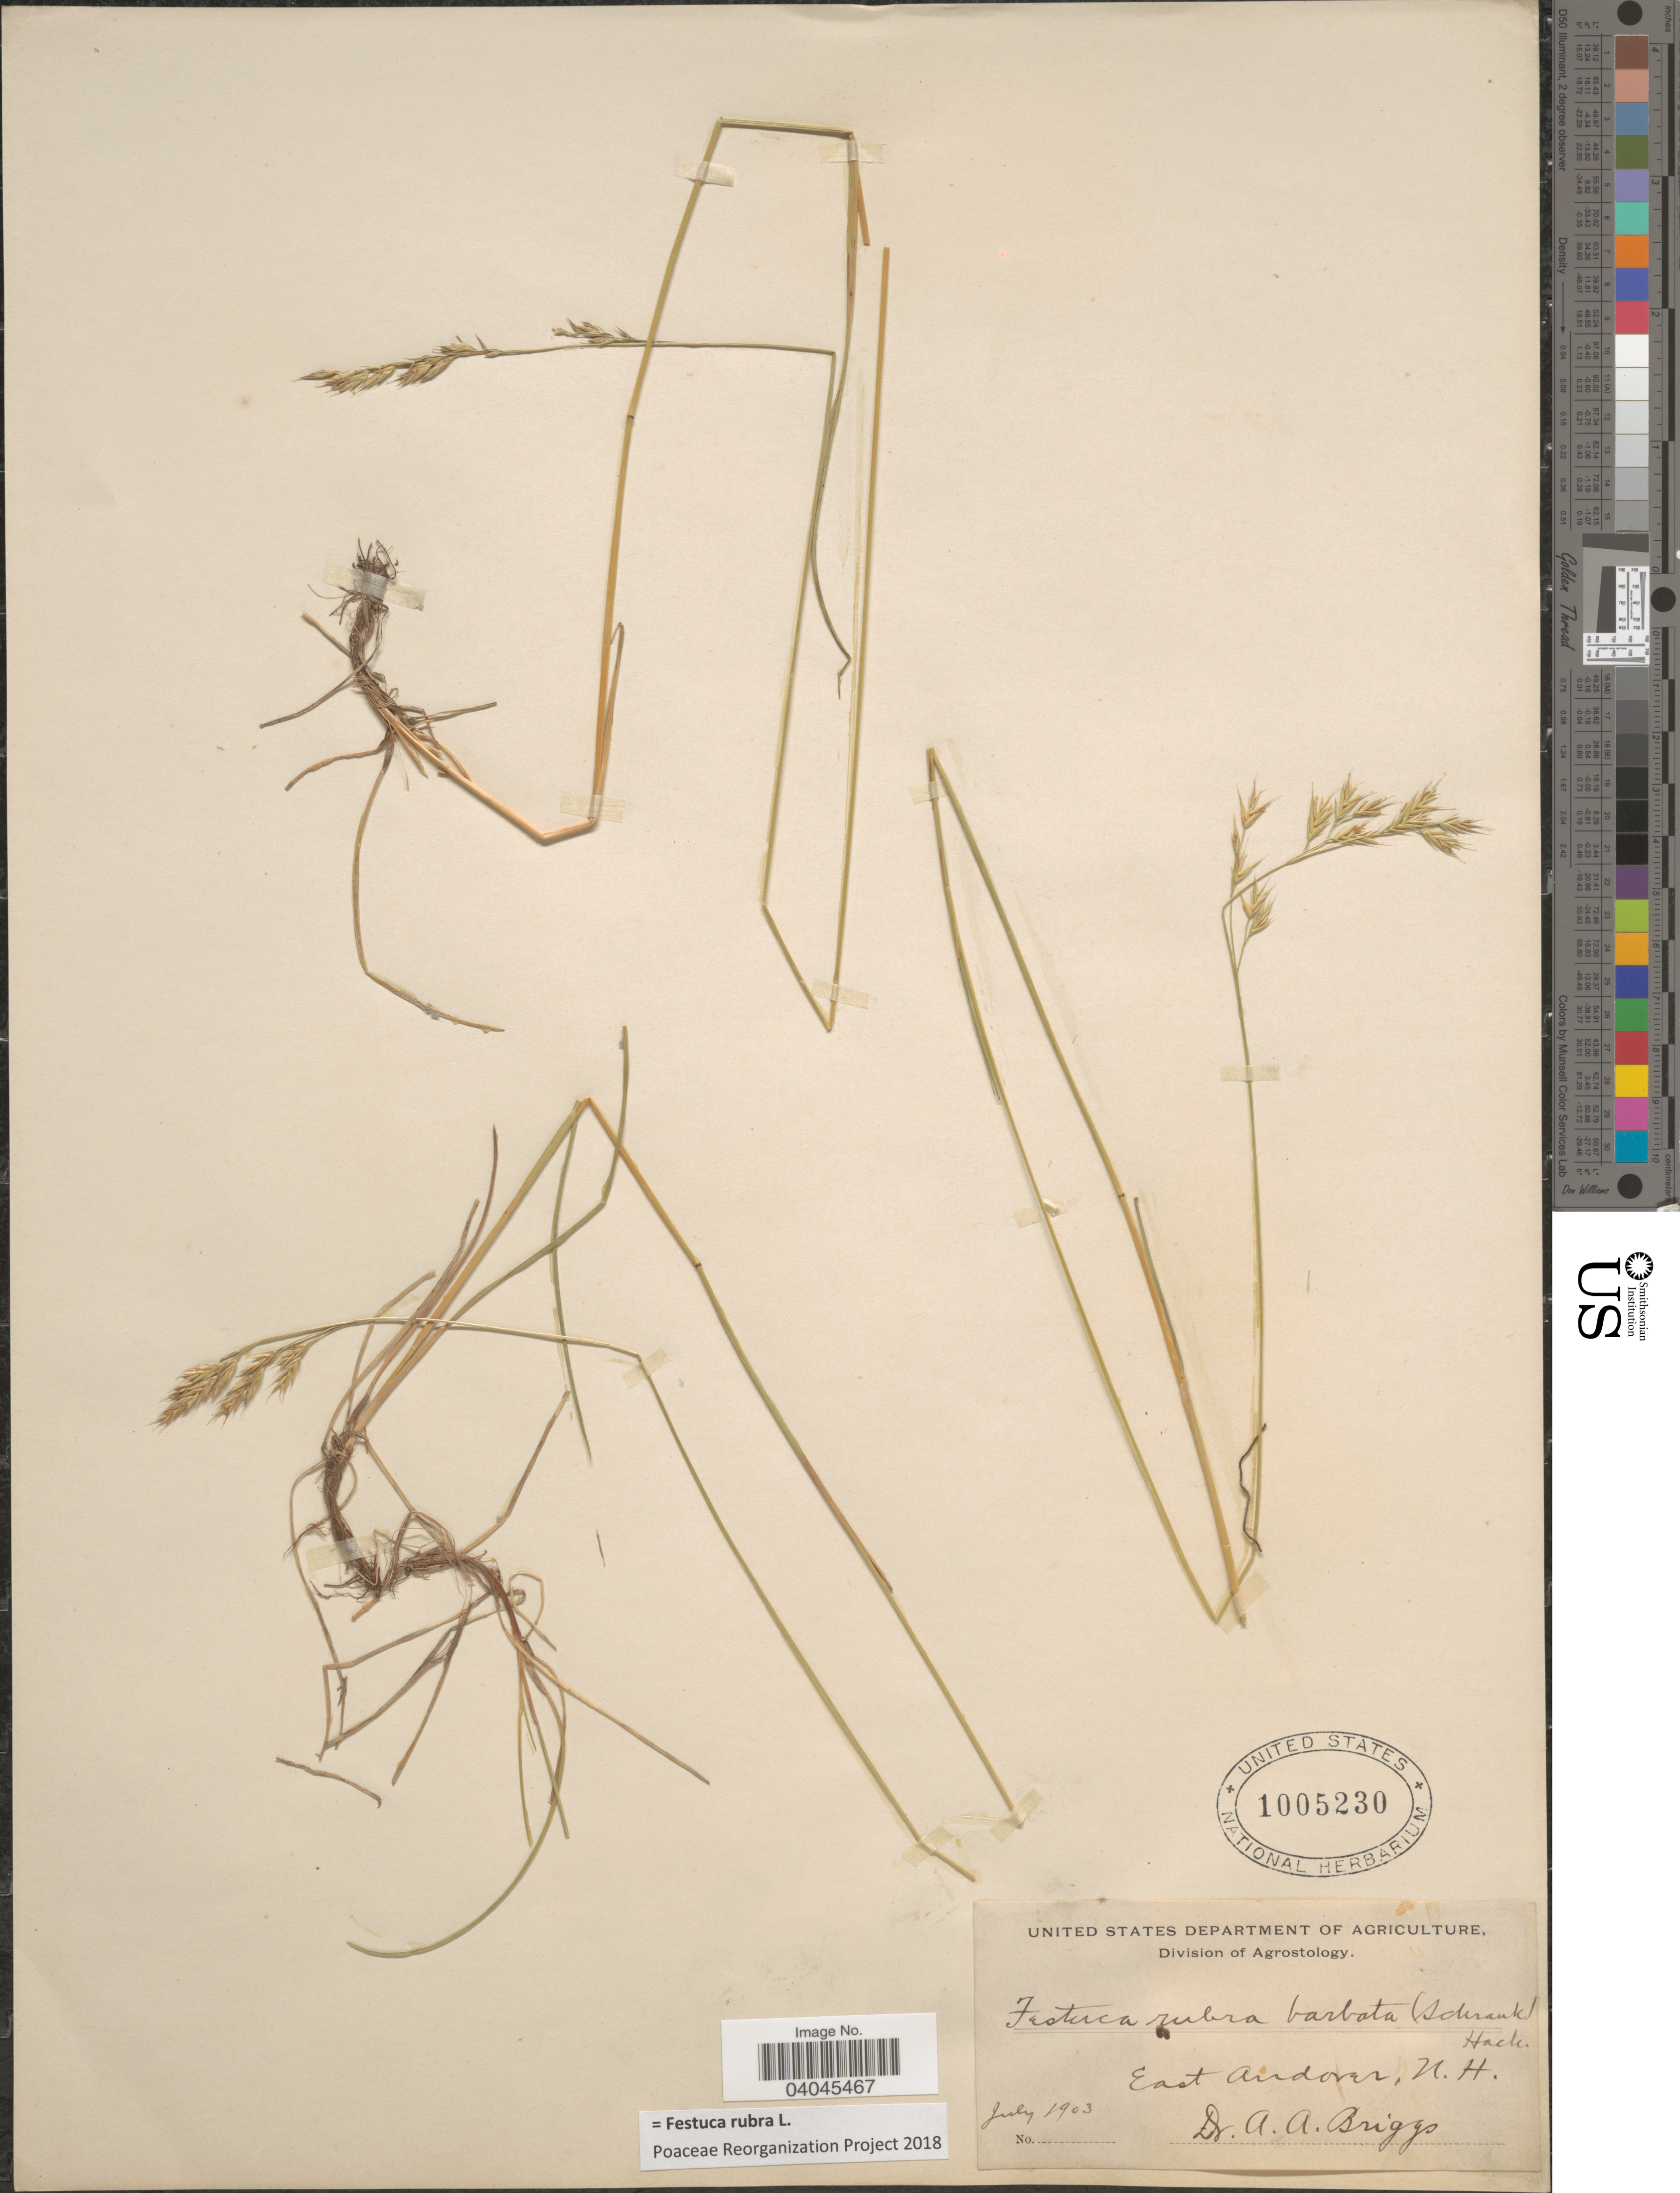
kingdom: Plantae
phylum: Tracheophyta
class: Liliopsida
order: Poales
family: Poaceae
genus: Festuca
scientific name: Festuca rubra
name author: L.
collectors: A. Briggs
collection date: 1903-07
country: United States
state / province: New Hampshire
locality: East Andover.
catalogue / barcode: US 1005230